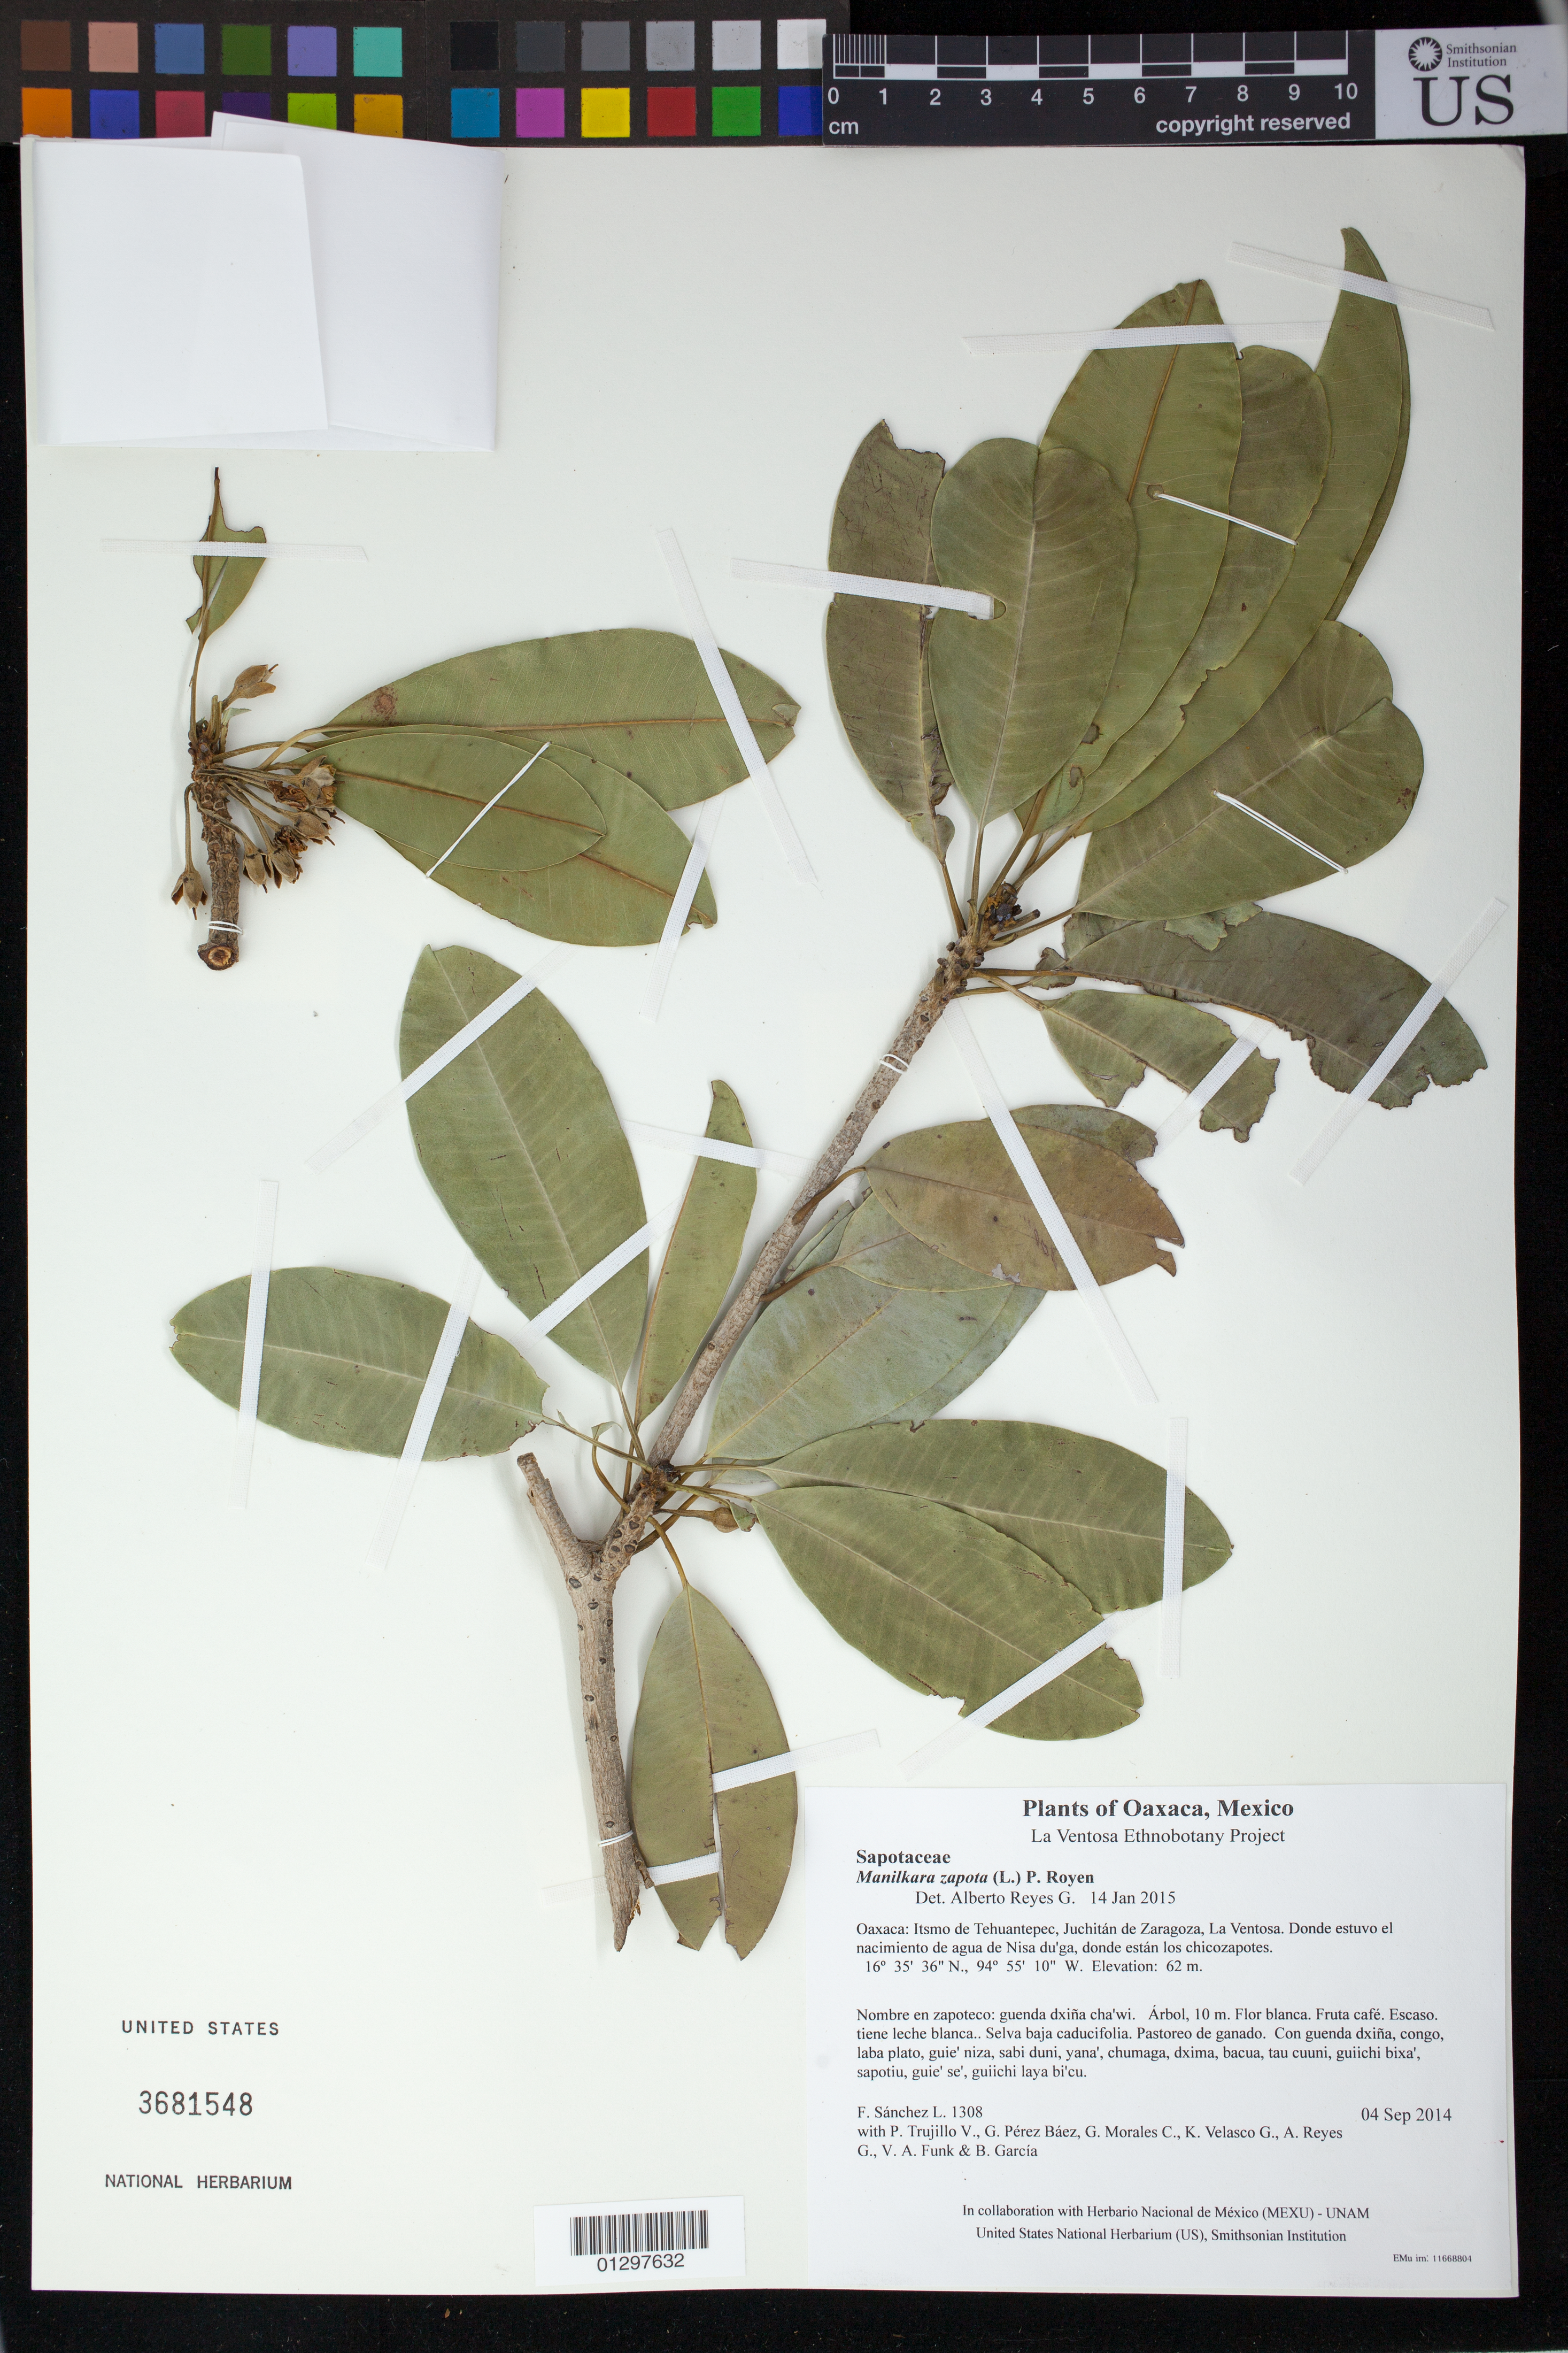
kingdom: Plantae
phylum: Tracheophyta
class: Magnoliopsida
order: Ericales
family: Sapotaceae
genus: Manilkara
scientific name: Manilkara zapota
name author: (L.) P. Royen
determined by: Reyes García, A.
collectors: F. Sánchez L., P. Trujillo V., G. Pérez Báez, G. Morales C., K. Velasco G., A. Reyes G., V. Funk & B. García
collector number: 1308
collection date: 2014-09-04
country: Mexico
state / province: Oaxaca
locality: Itsmo de Tehuantepec, Juchitán de Zaragoza, La Ventosa. Donde estuvo el nacimiento de agua de Nisa du'ga, donde están los chicozapotes.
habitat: Selva baja caducifolia. Pastoreo de ganado.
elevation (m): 62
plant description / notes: JEBOT, MEXU, SERO, US; Yaga. 10 m. Guie' naquichi'. Cuaananaxhi namuu. Huaxie'.; chicozapote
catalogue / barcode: US 3681548